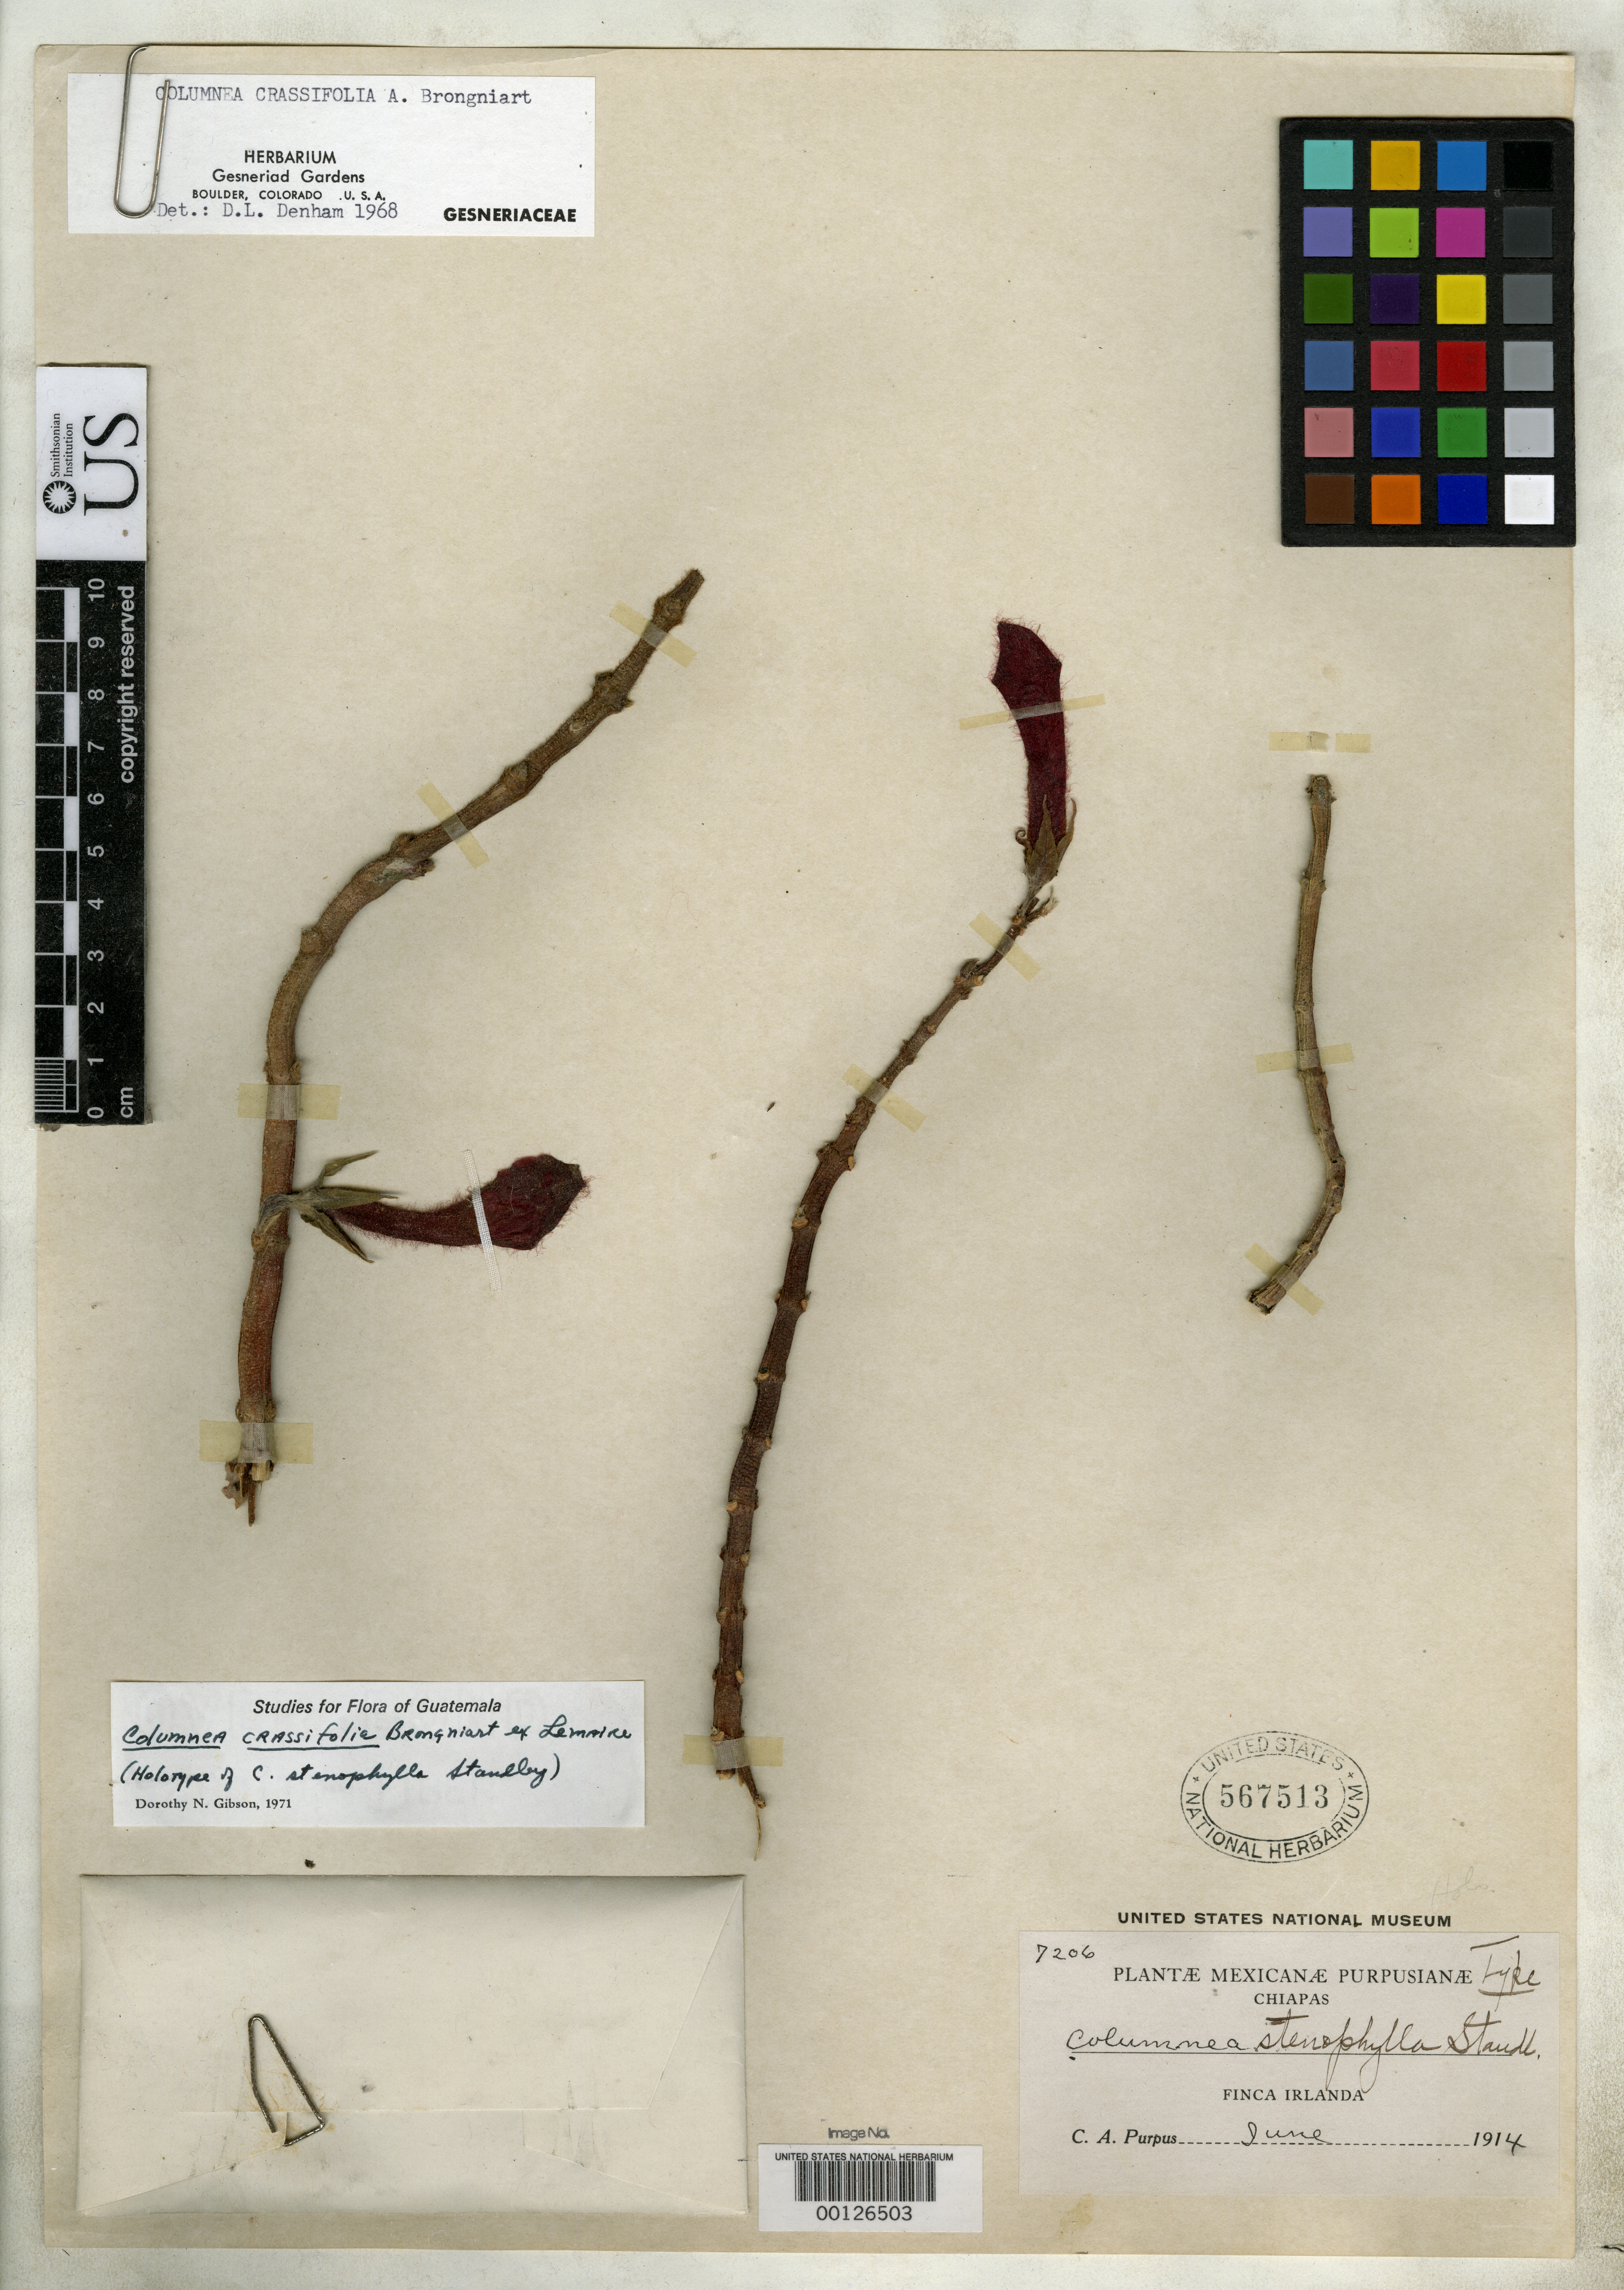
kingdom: Plantae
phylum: Tracheophyta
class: Magnoliopsida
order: Lamiales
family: Gesneriaceae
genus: Columnea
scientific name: Columnea stenophylla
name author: Standl.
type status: Holotype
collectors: C. A. Purpus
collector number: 7206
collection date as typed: Jun 1914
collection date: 1914-06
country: Mexico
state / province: Chiapas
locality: Finca Irlanda.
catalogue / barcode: US 567513